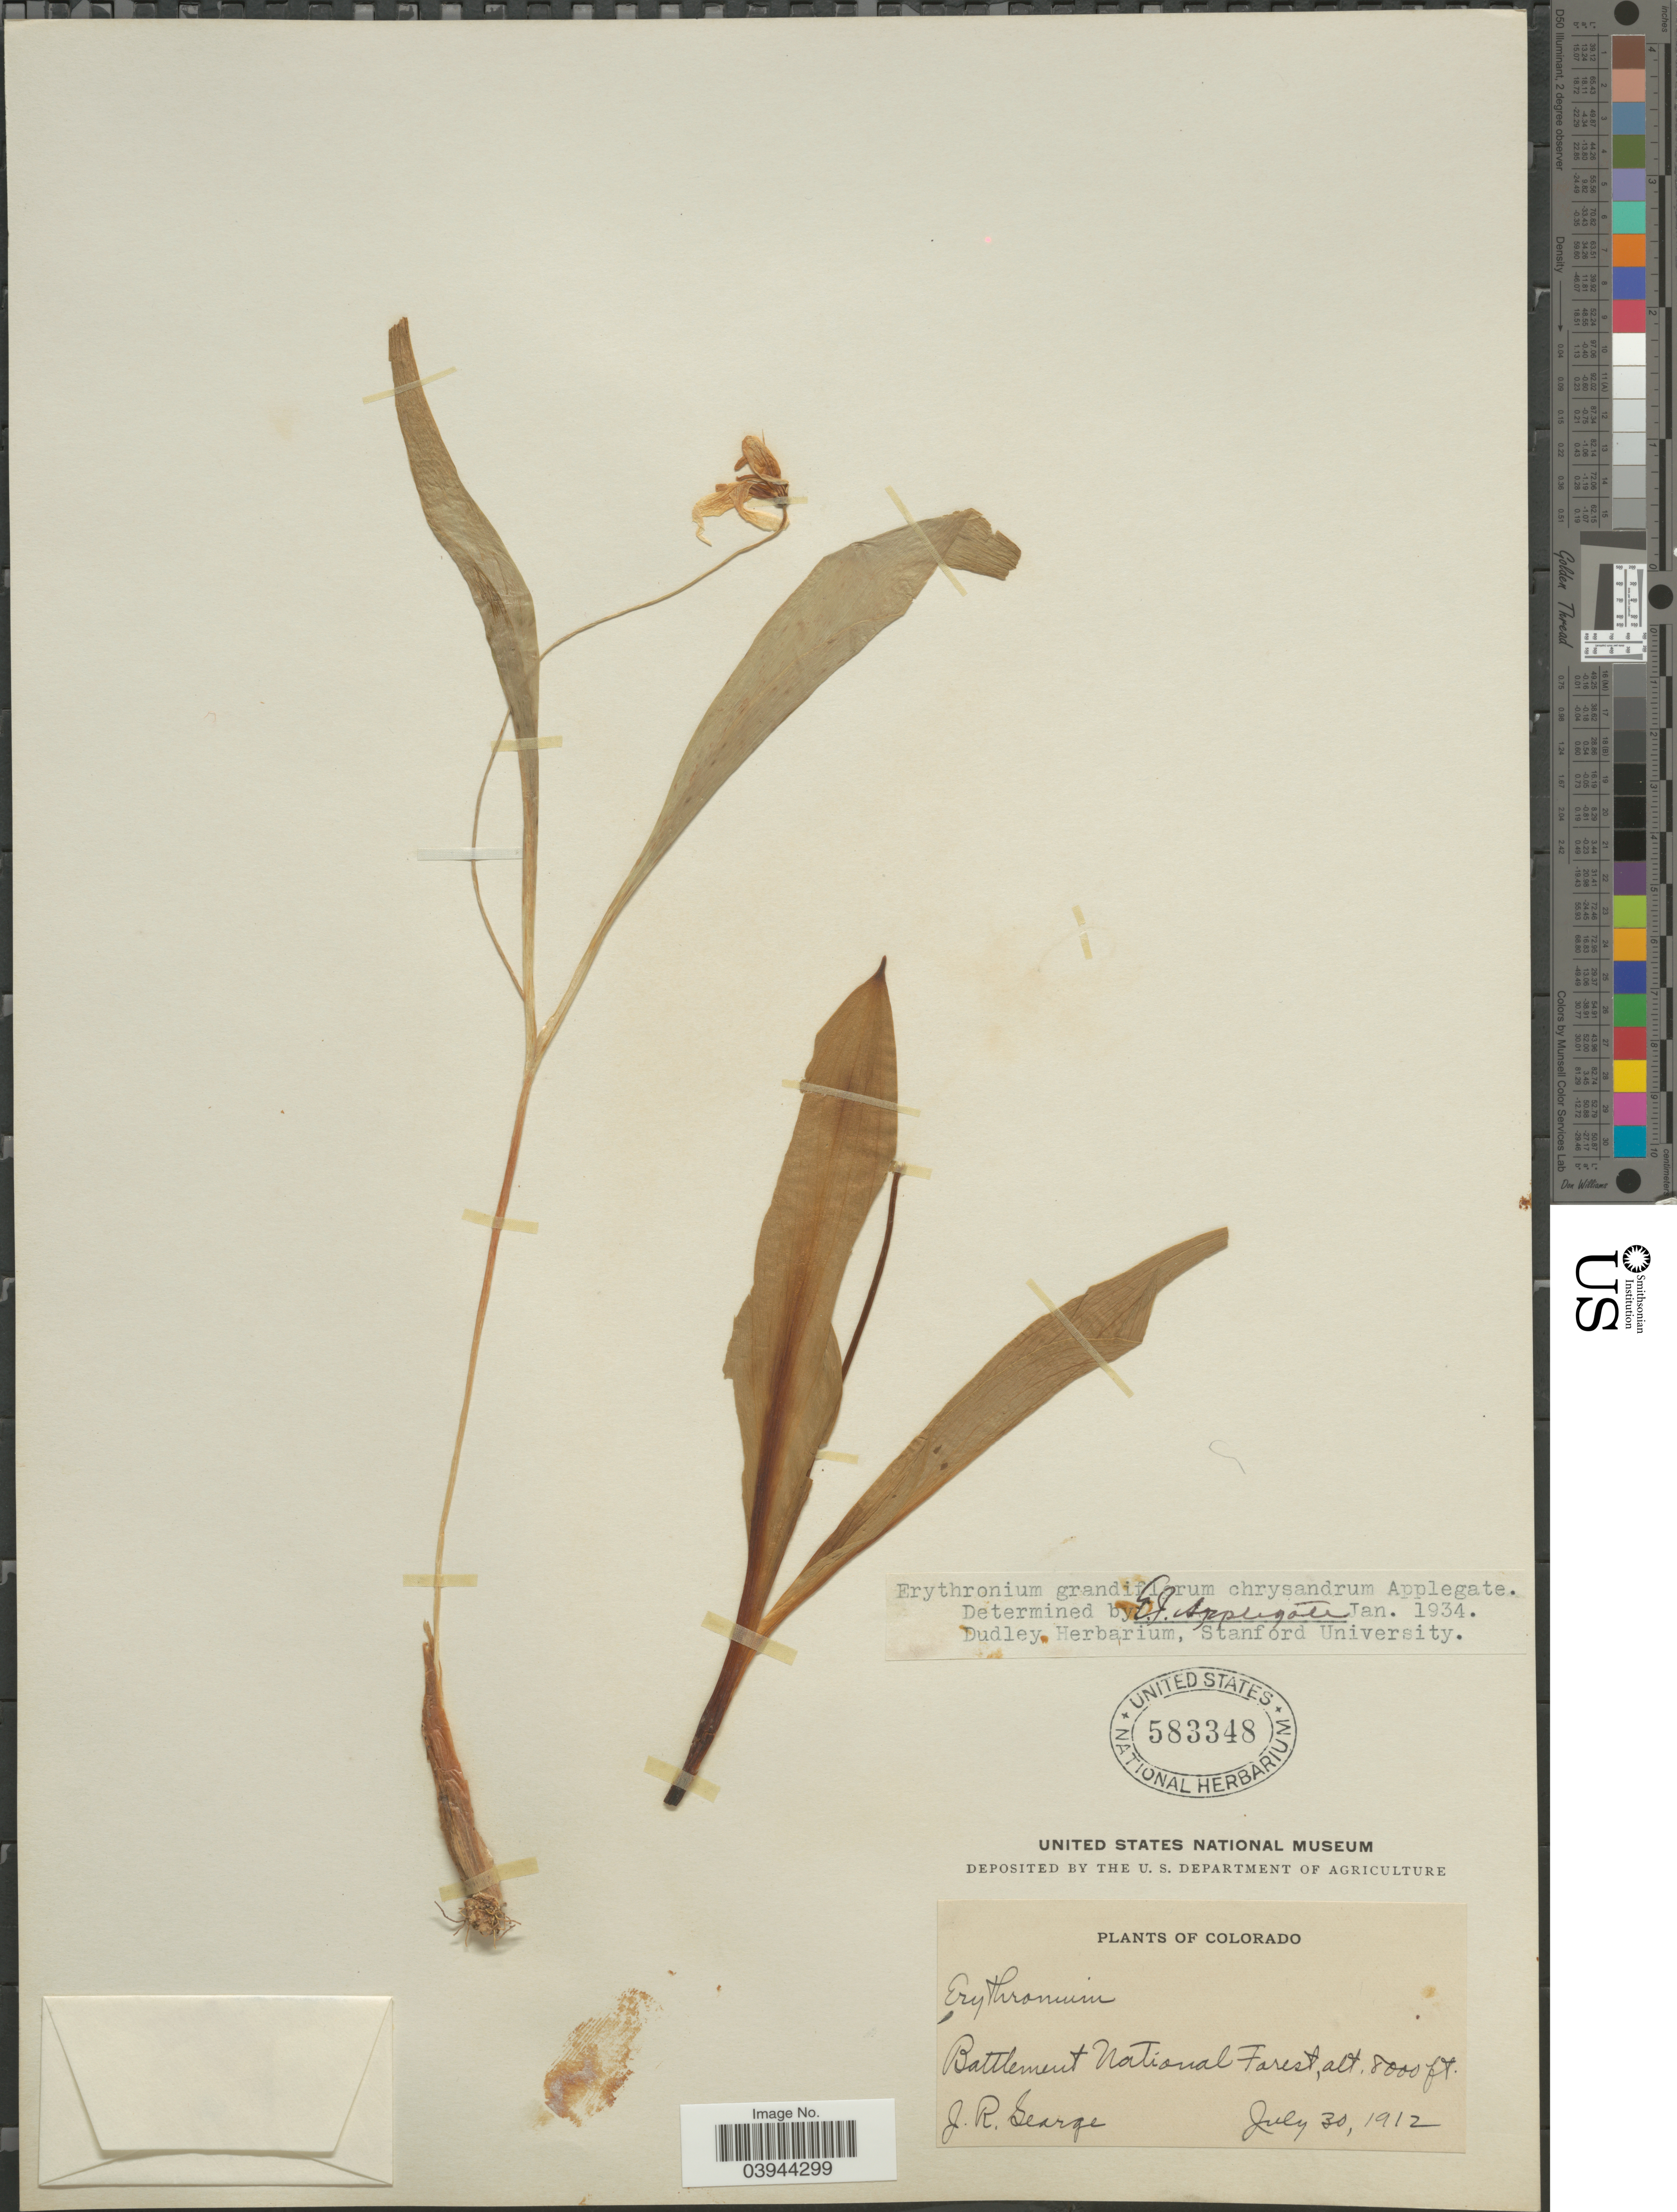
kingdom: Plantae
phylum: Tracheophyta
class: Liliopsida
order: Liliales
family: Liliaceae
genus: Erythronium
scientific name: Erythronium grandiflorum subsp. chrysandrum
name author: (Applegate) Abrams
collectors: J. Searge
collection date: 1912-07-30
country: United States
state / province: Colorado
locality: Battlement National Forest.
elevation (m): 2438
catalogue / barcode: US 583348